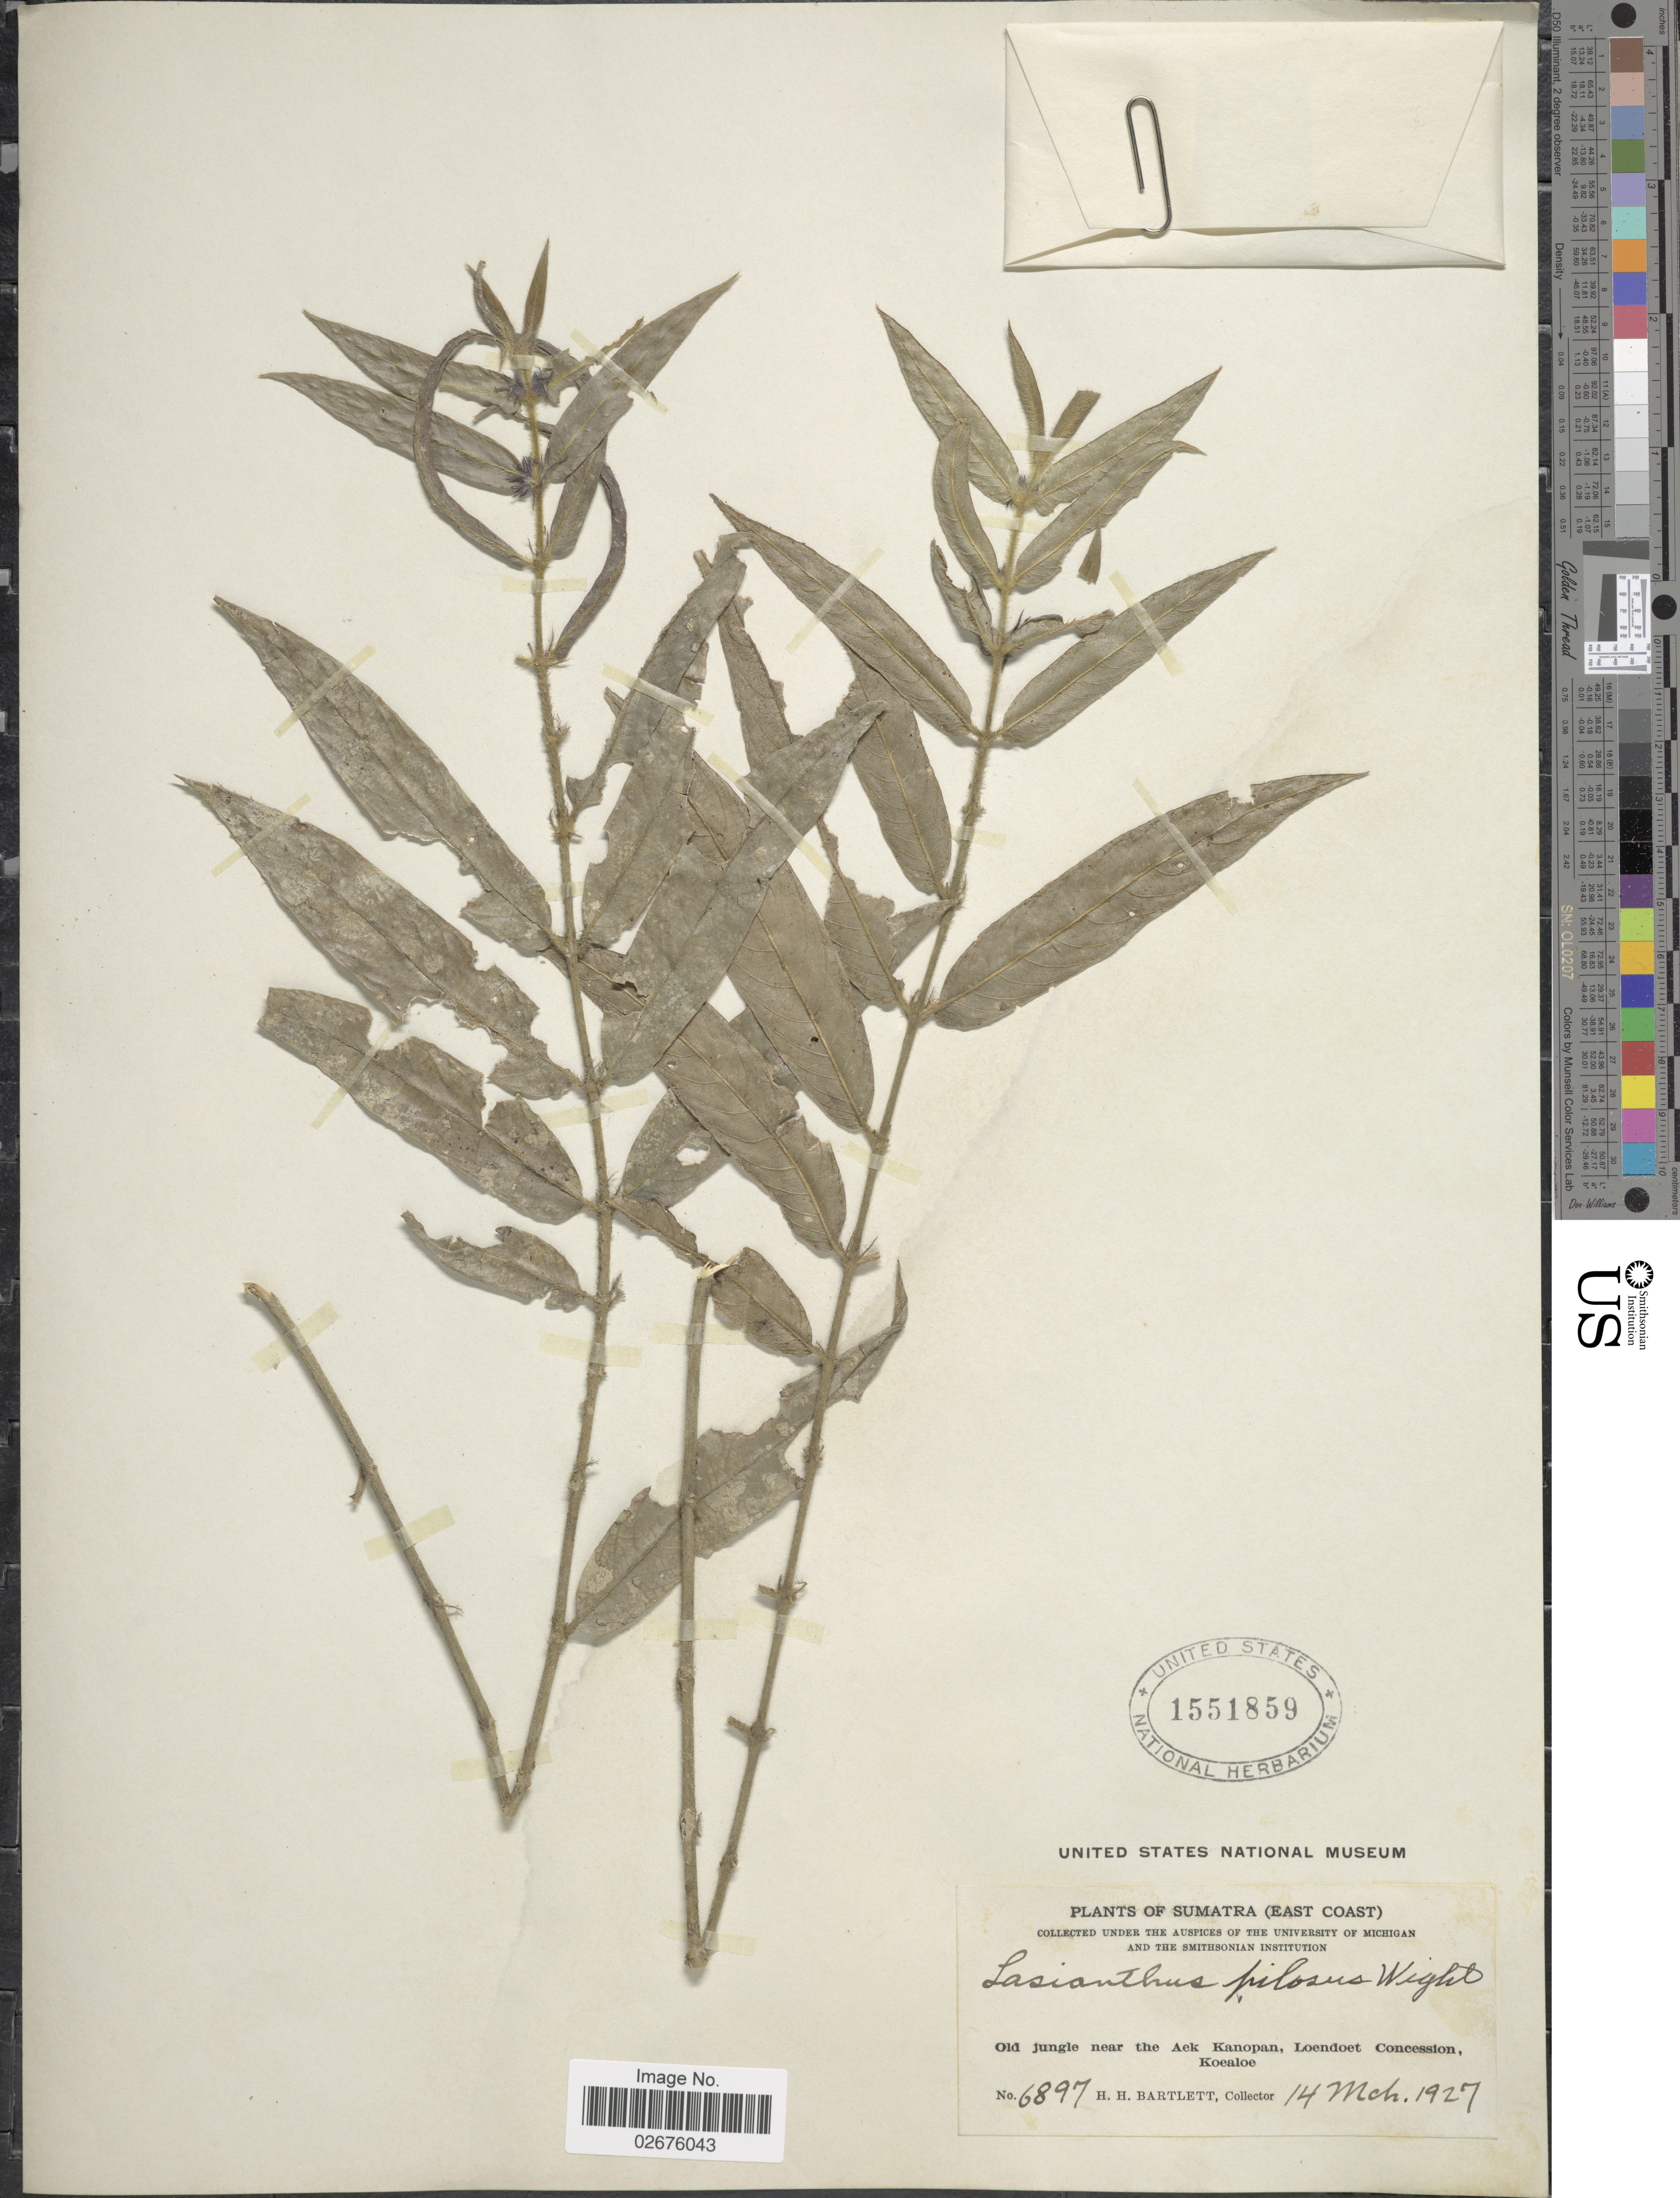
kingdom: Plantae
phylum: Tracheophyta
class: Magnoliopsida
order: Gentianales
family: Rubiaceae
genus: Lasianthus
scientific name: Lasianthus pilosus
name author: Wight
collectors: H. H. Bartlett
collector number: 6897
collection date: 1927-03-14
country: Indonesia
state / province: Sumatra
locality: (East Coast). Old jungle near the Aek Kanopan, Loendoet Concession, Koealoe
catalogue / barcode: US 1551859